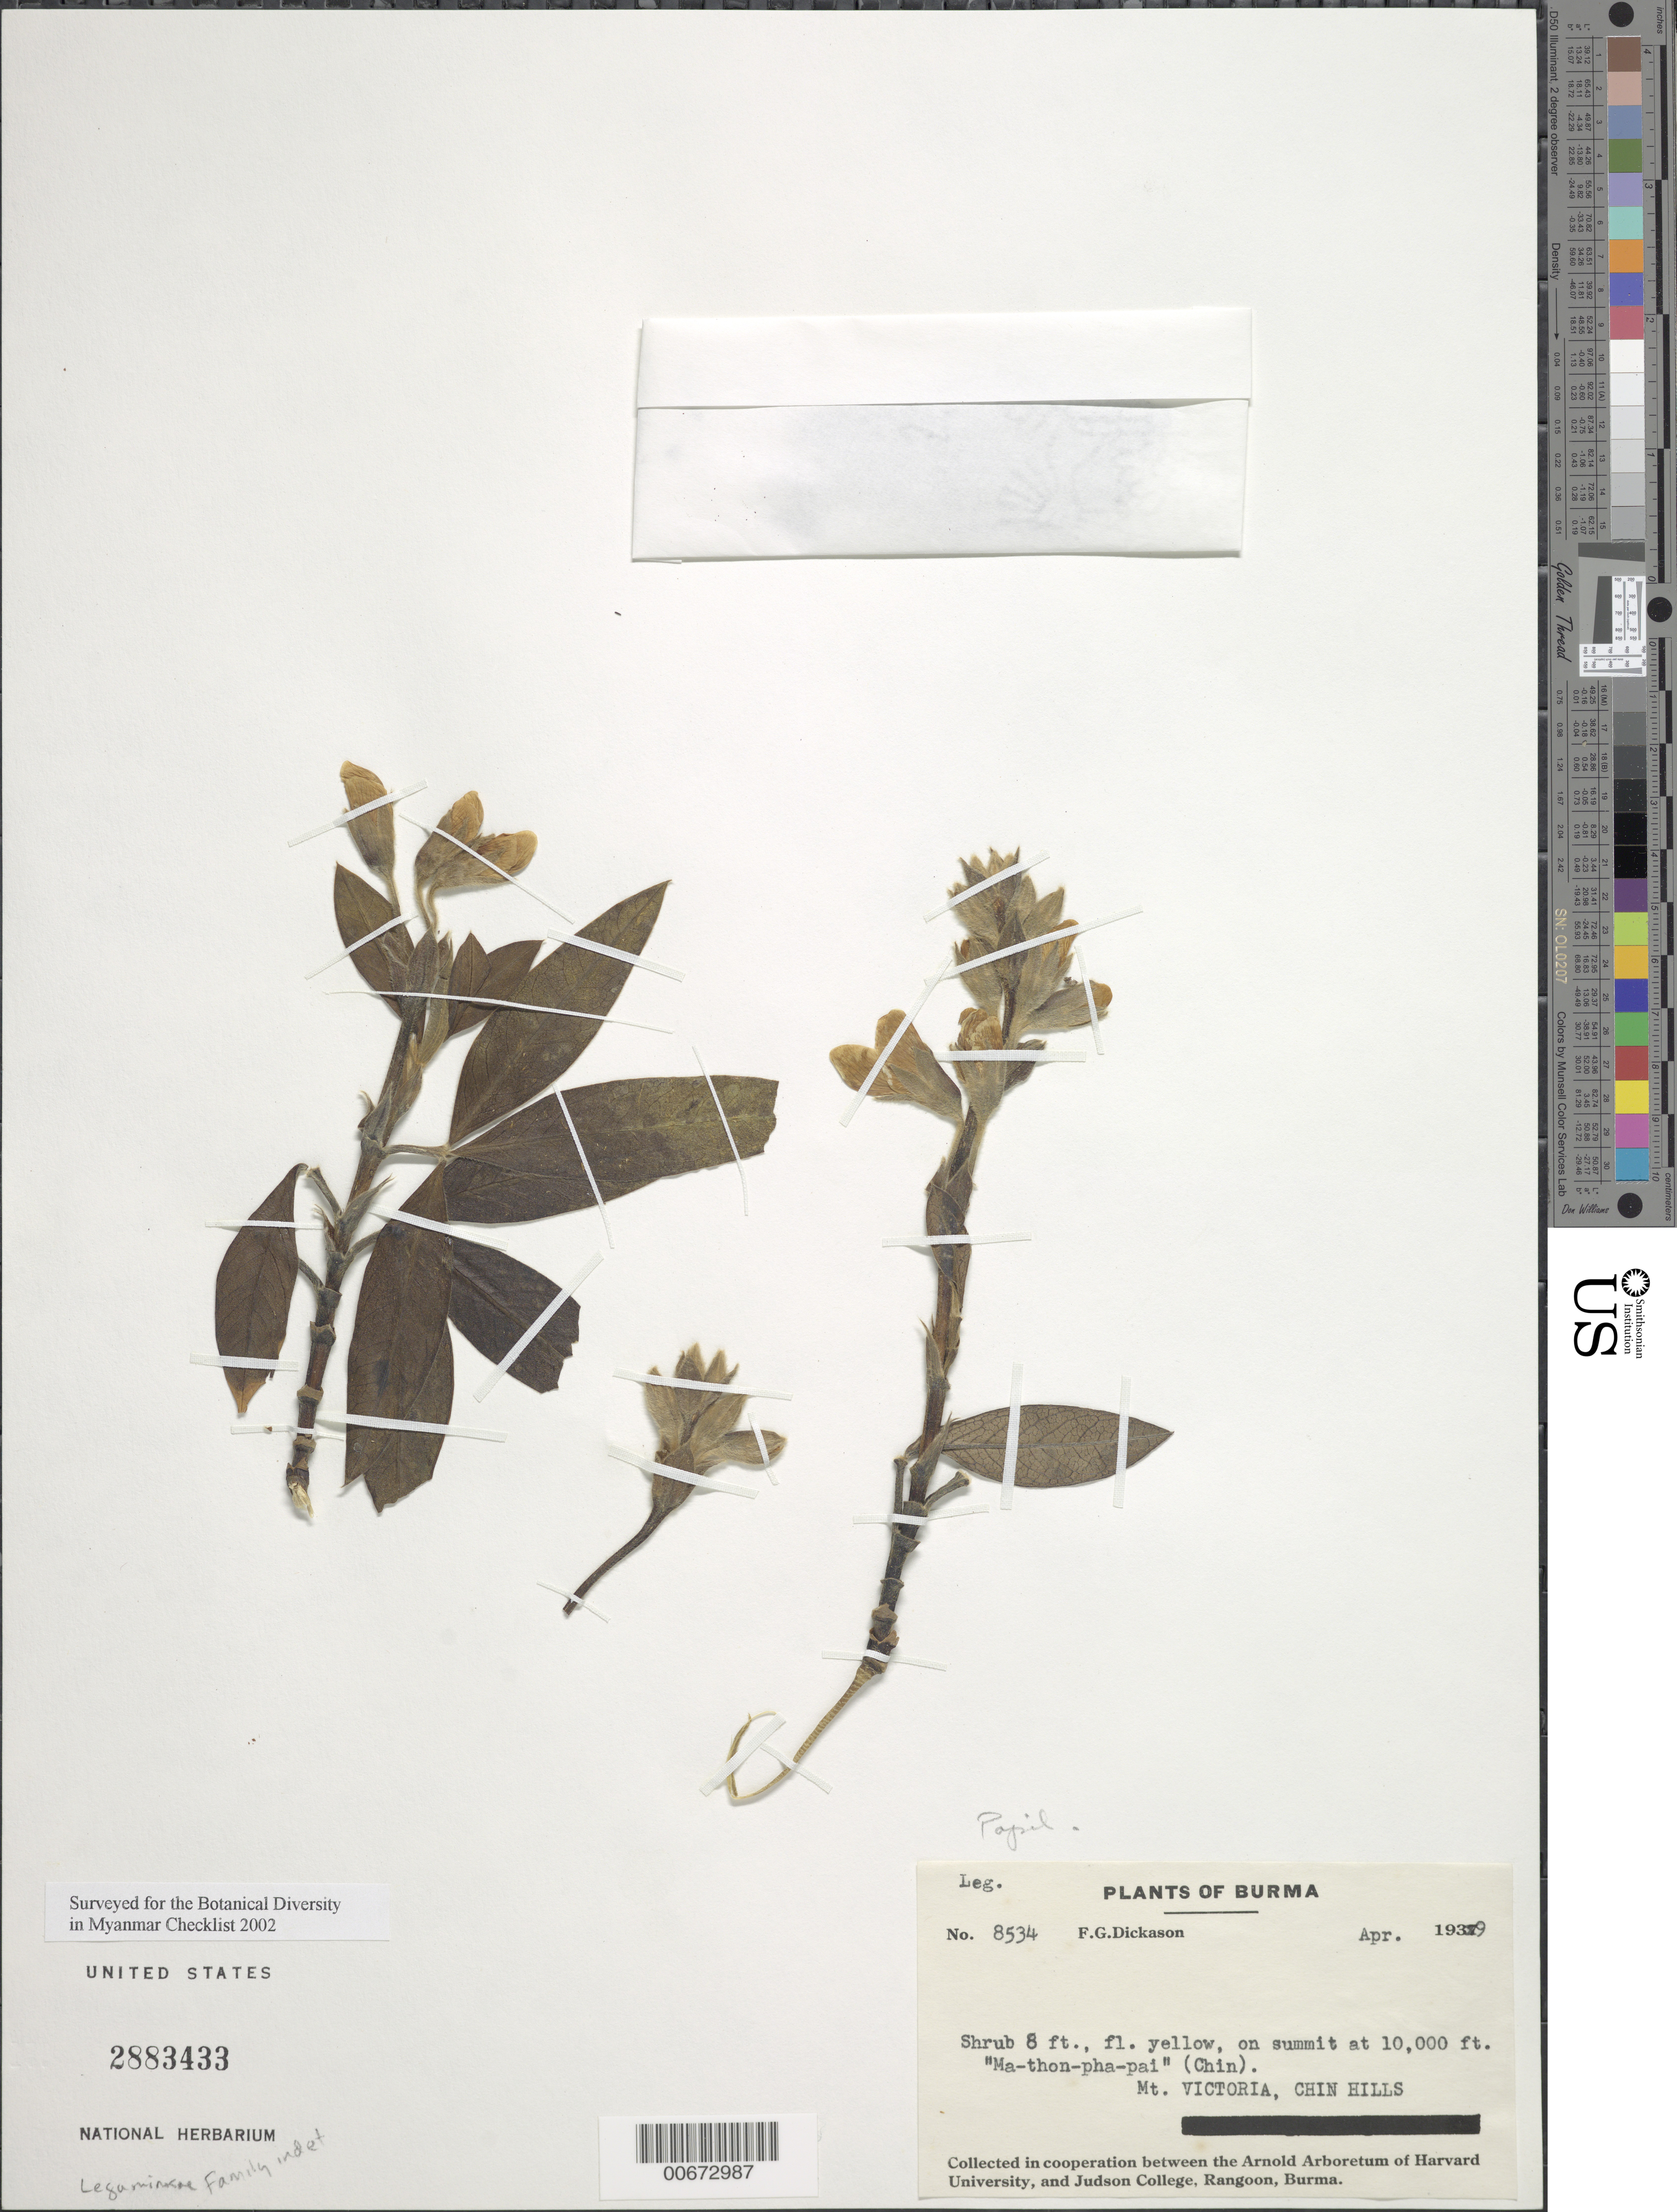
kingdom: Plantae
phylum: Tracheophyta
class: Magnoliopsida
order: Fabales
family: Fabaceae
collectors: F. Dickason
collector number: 8534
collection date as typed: Apr 1939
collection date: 1939-04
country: Myanmar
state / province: Chin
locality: Ma-thon-pha-pai, Mt. Victoria, Chin Hills.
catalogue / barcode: US 2883433